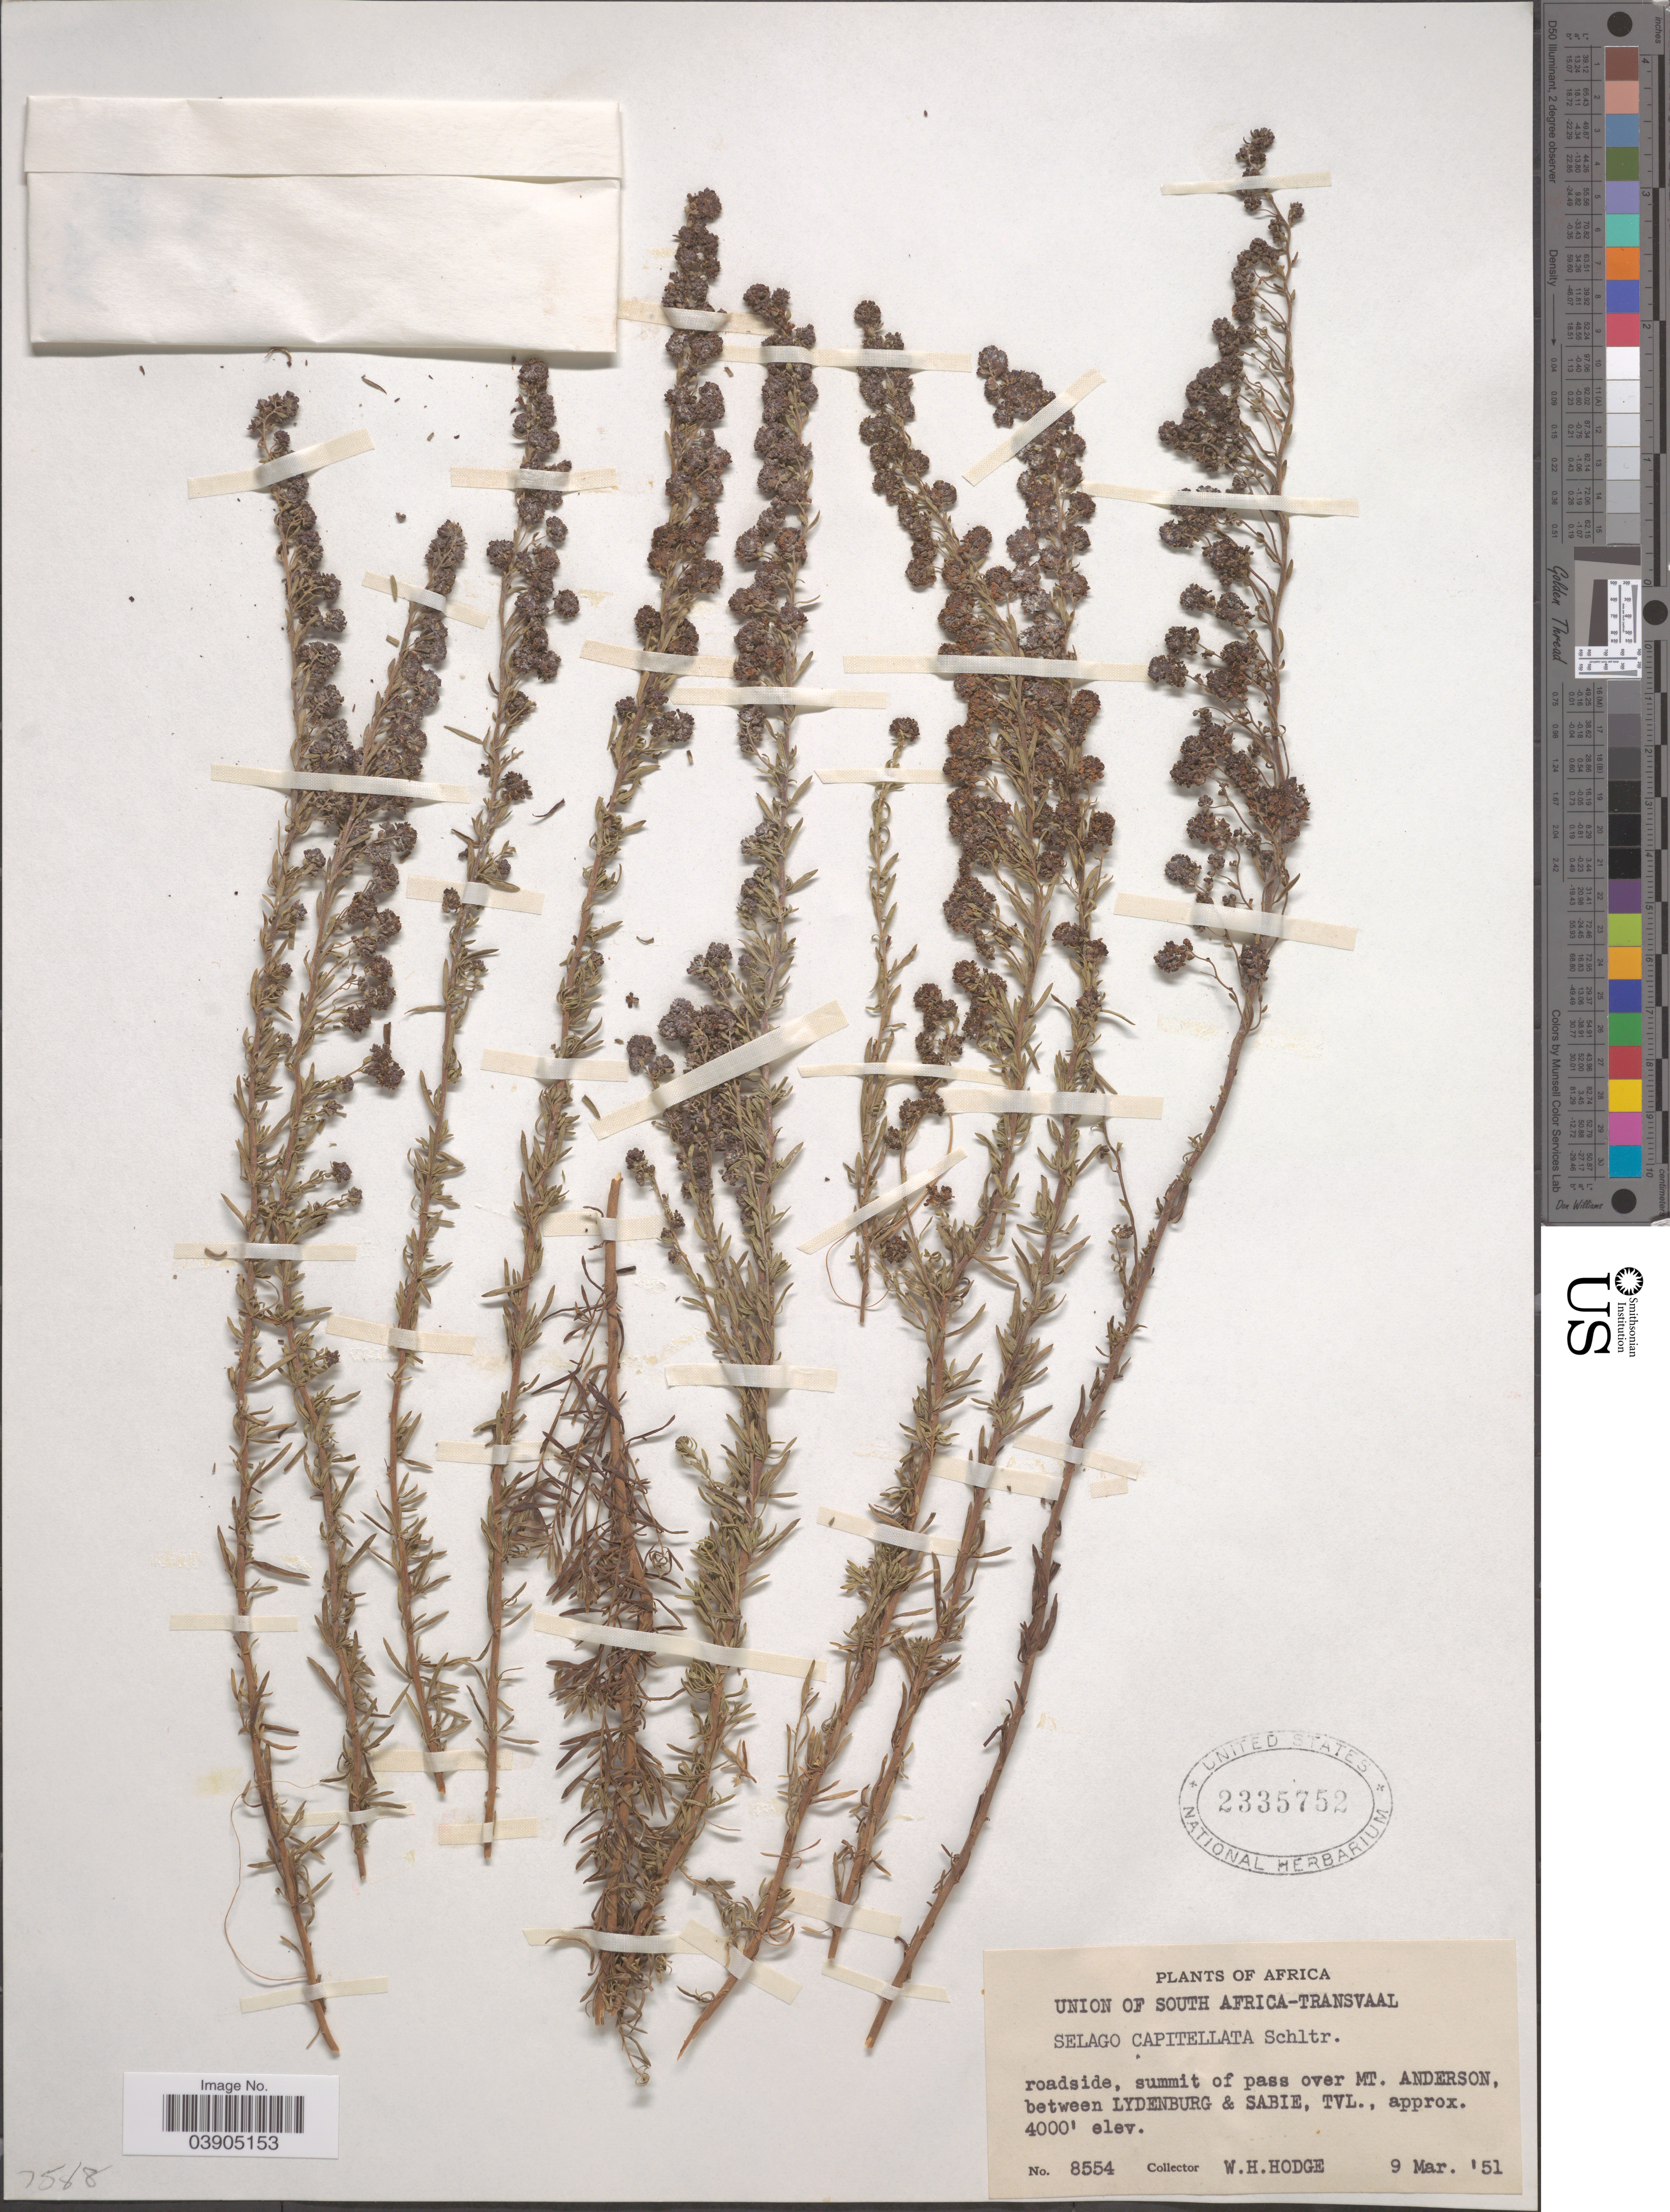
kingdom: Plantae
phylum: Tracheophyta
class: Magnoliopsida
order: Lamiales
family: Scrophulariaceae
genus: Selago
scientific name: Selago capitellata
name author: Schltr.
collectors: W. Hodge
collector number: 8554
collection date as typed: Transcribed d/m/y: 9/3/51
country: South Africa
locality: Union of South Africa-Transvaal [unsure placement] summit of pass over Mt. Anderson, between Lydenburg & Sabie, Tvl.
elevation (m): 1219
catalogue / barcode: US 2335752